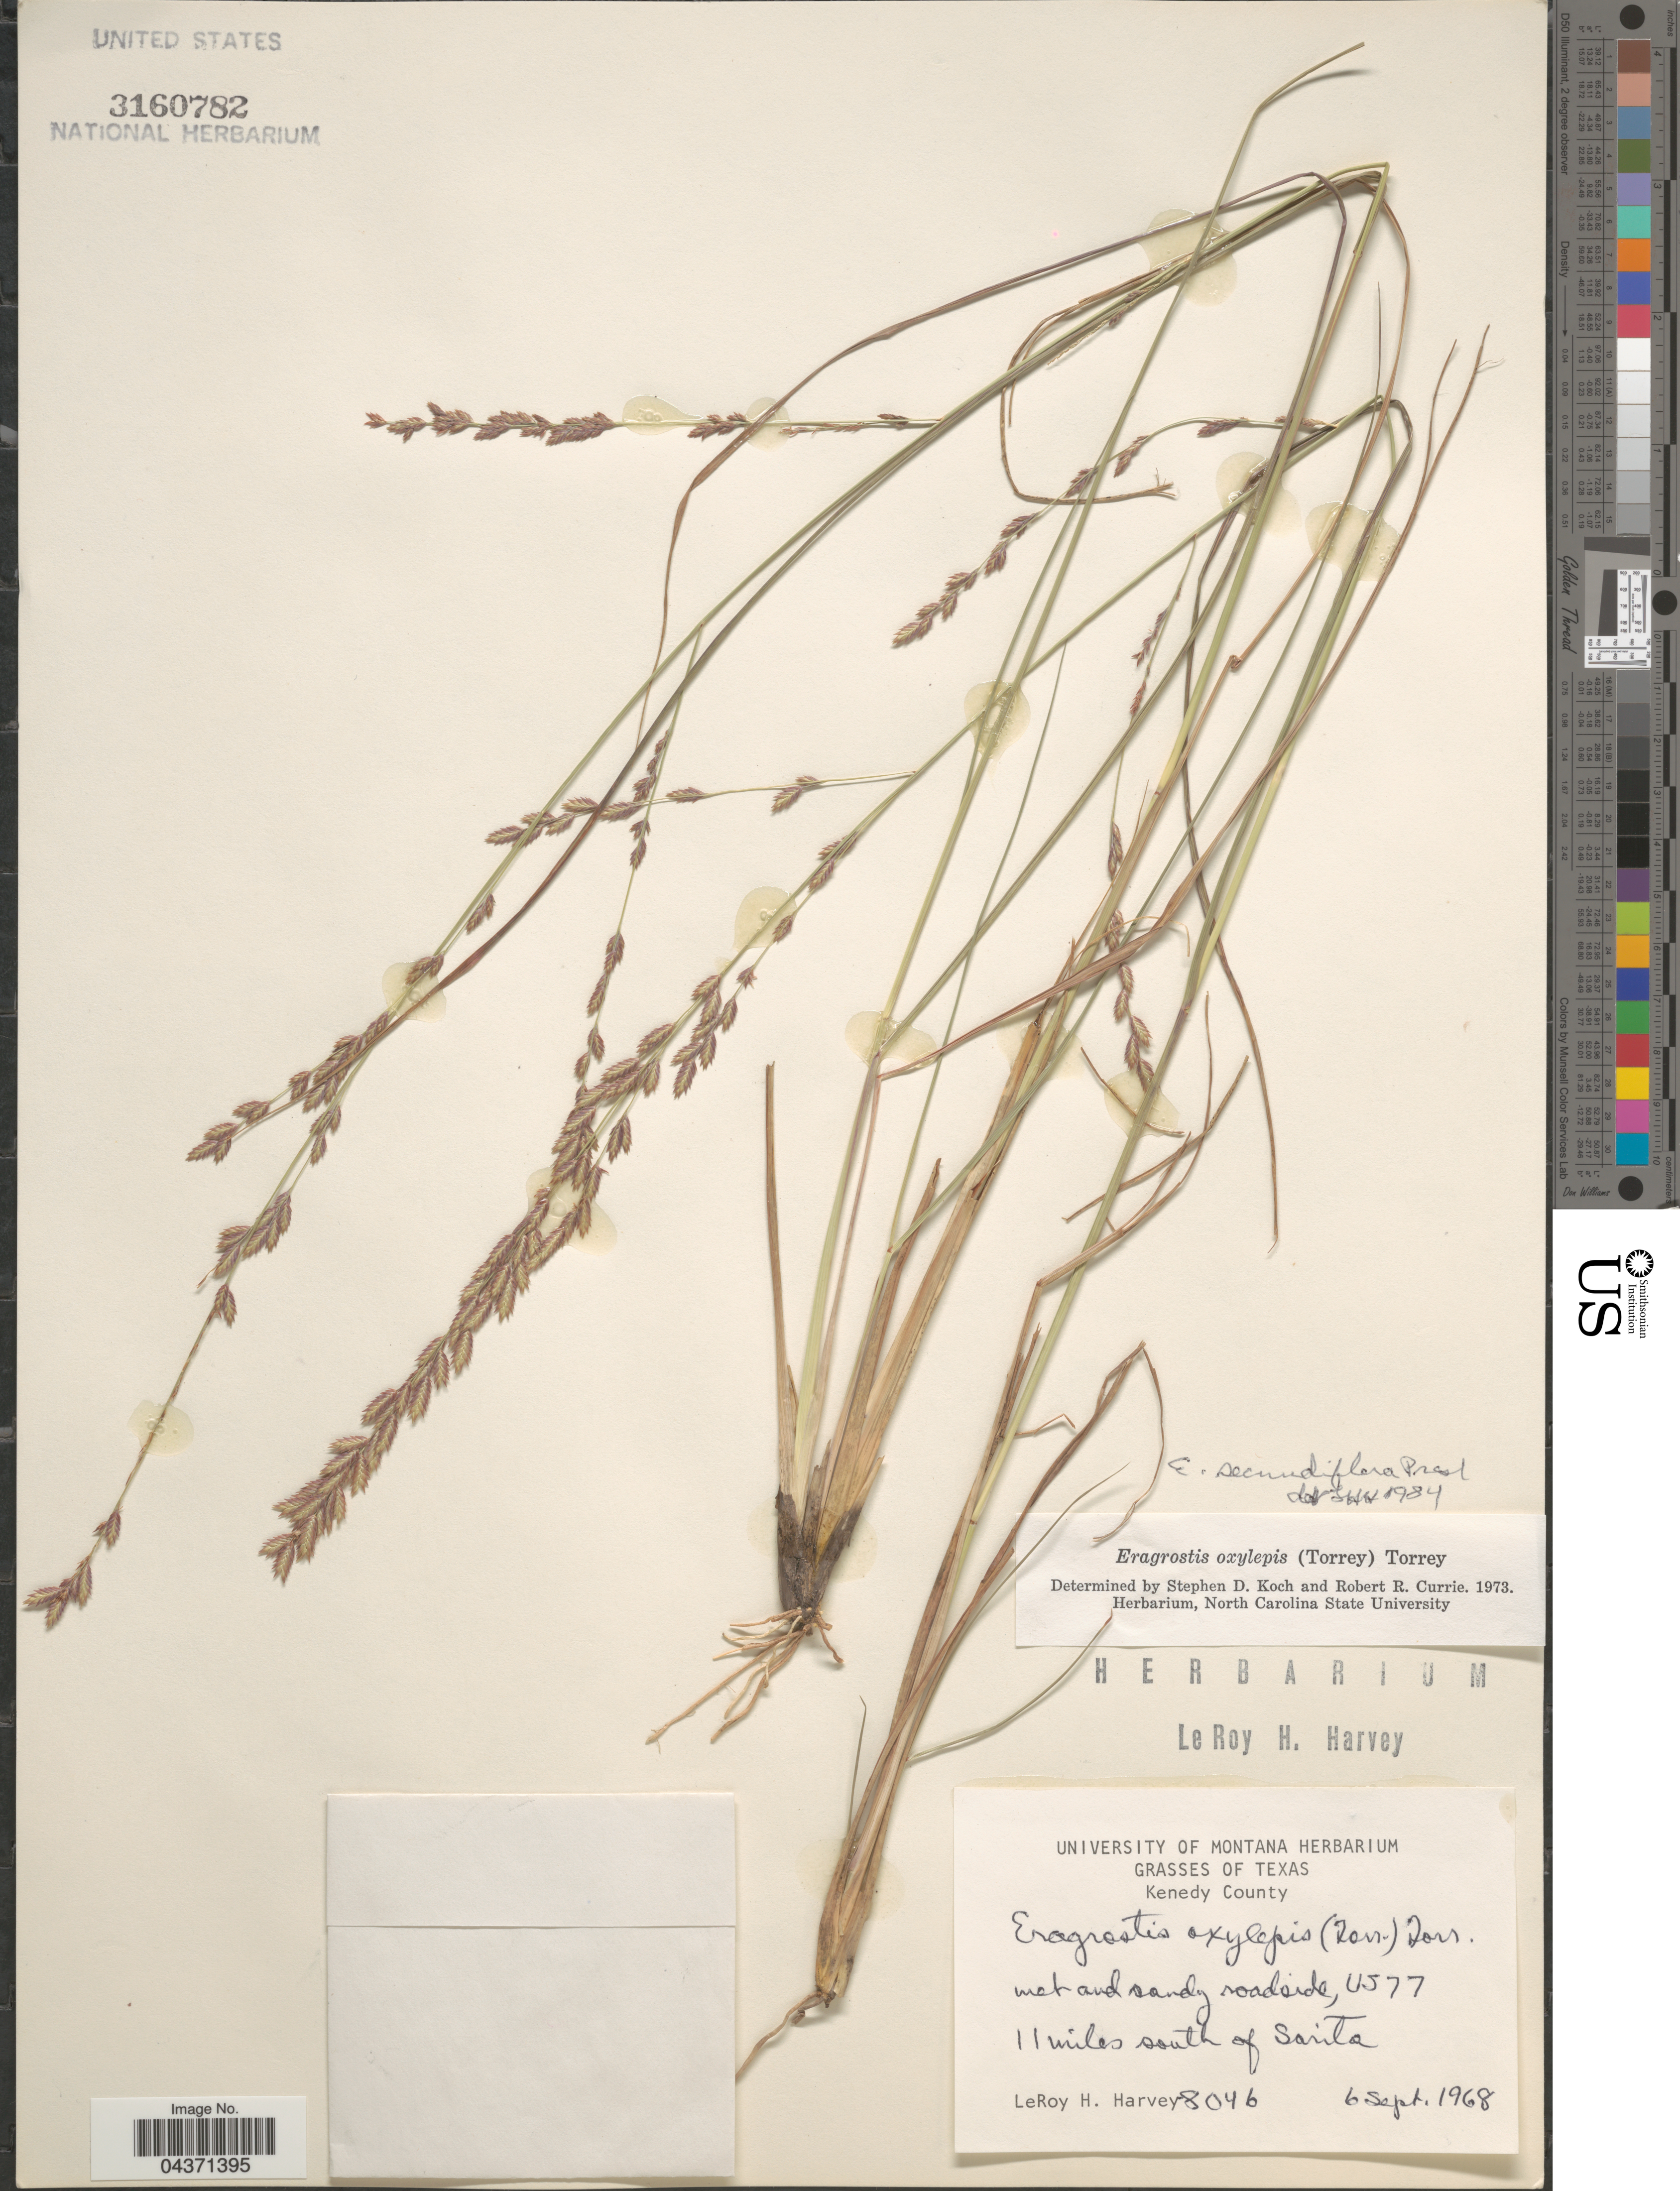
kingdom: Plantae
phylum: Tracheophyta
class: Liliopsida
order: Poales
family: Poaceae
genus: Eragrostis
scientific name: Eragrostis secundiflora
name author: J. Presl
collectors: L. H. Harvey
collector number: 8046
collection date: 1968-09-06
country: United States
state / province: Texas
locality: Kenedy County. Wet and sandy roadside, US77. 11 miles south of Sarita.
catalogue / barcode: US 3160782